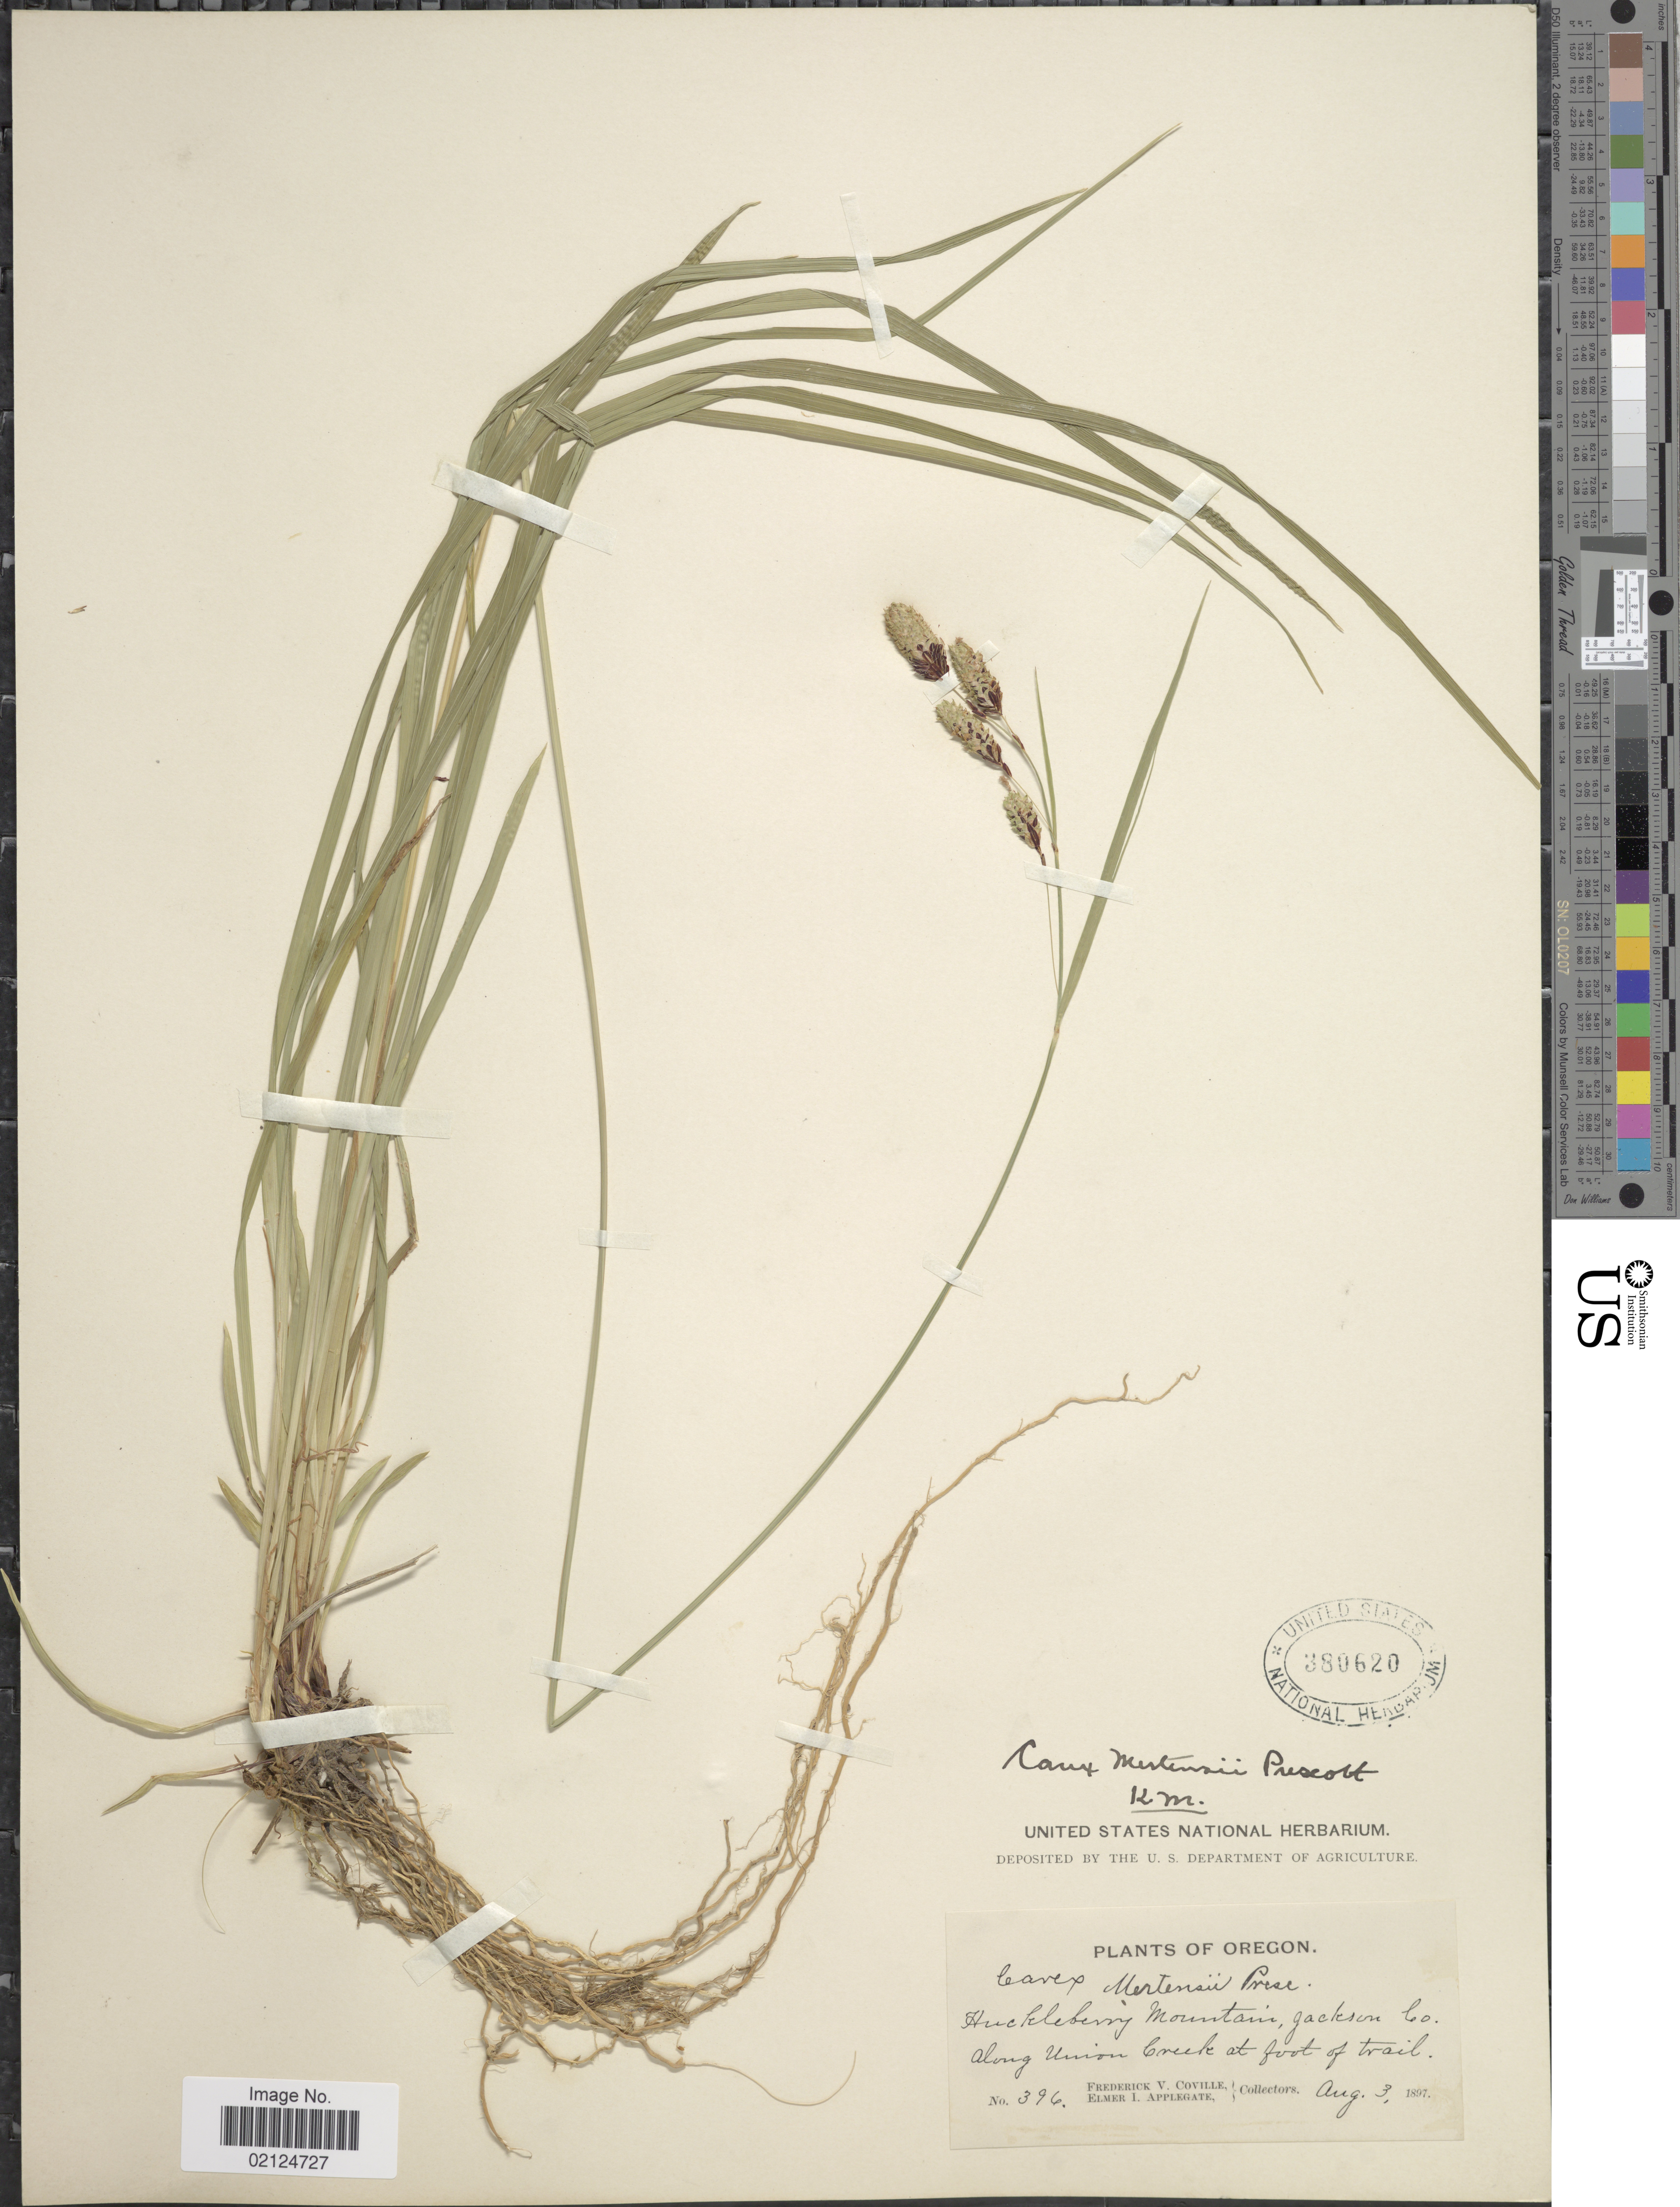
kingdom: Plantae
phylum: Tracheophyta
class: Liliopsida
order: Poales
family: Cyperaceae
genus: Carex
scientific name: Carex mertensii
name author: J.D. Prescott ex Bong.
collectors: F. V. Coville & E. I. Applegate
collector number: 396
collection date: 1897-08-03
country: United States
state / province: Oregon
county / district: Jackson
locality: Huckleberry Mountain, Jackson Co. Along Union Creek at foot of trail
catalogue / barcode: US 380620